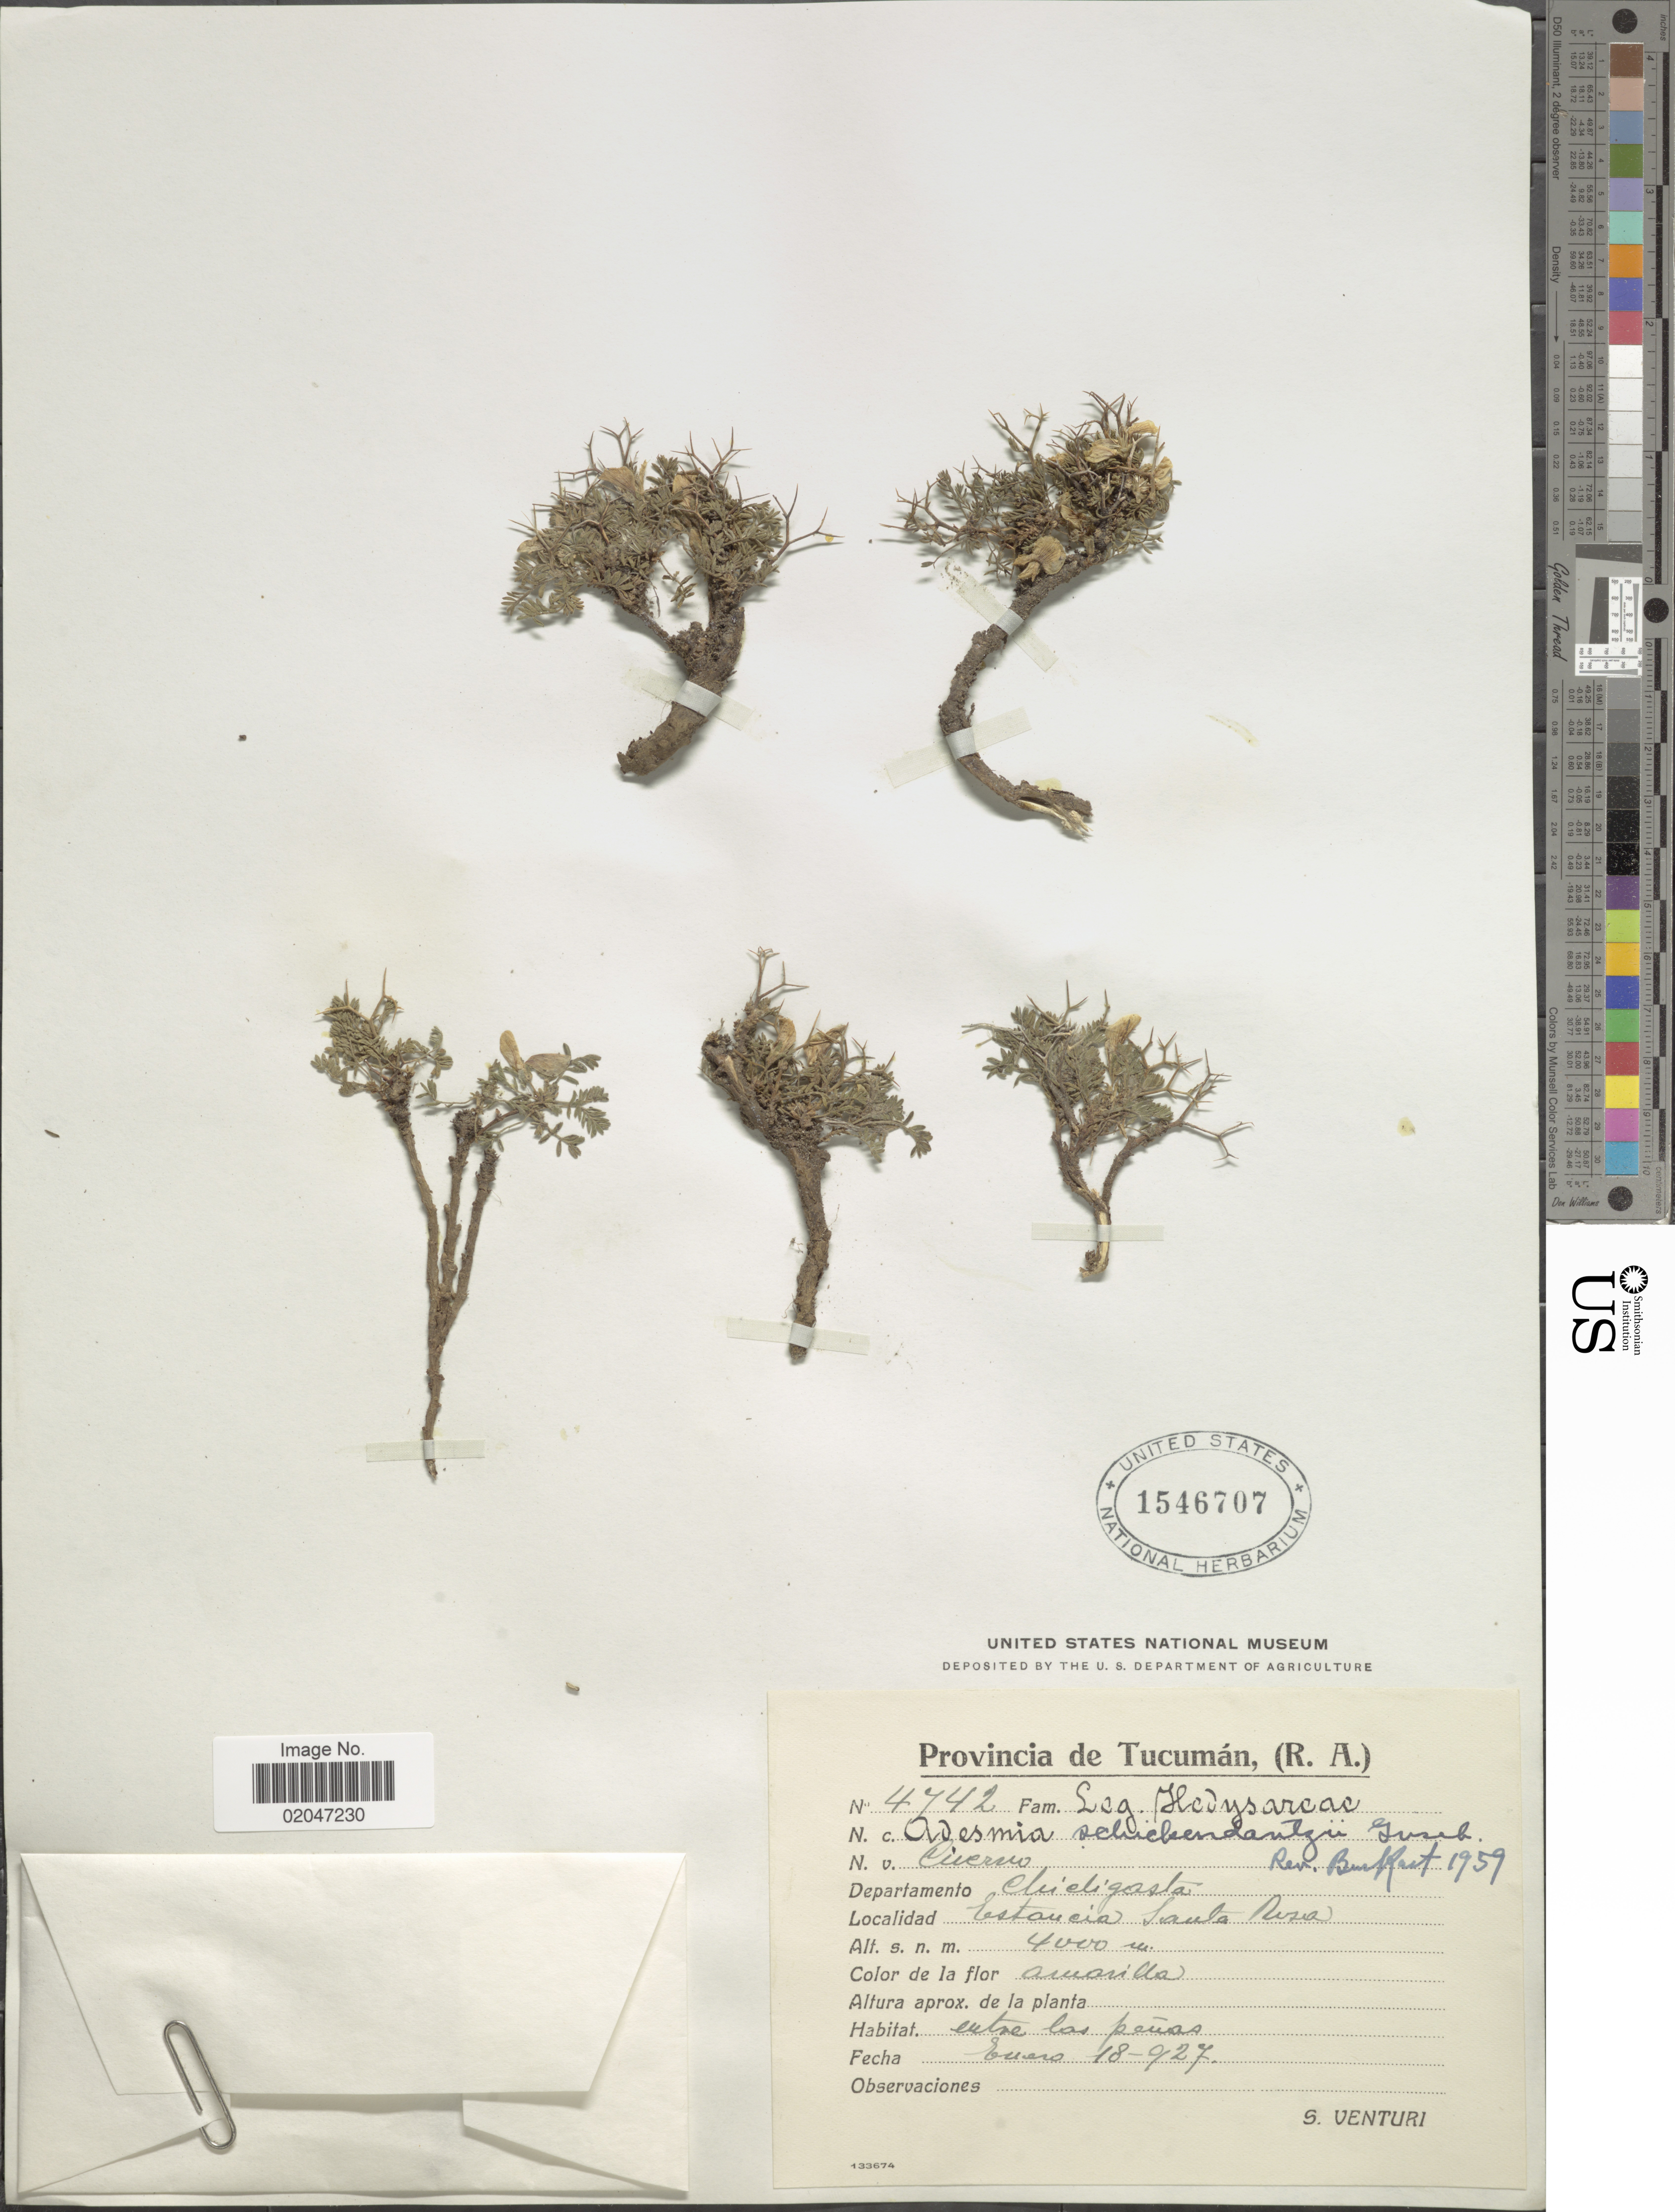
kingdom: Plantae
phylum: Tracheophyta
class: Magnoliopsida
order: Fabales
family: Fabaceae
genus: Adesmia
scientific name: Adesmia schickendantrii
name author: Griseb.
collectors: S. Venturi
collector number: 4742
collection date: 1927-01-18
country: Argentina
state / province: Tucuman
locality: (R.A.), Departamento Chichigasta, Estancia Santa Rosa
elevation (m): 4000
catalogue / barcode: US 1546707